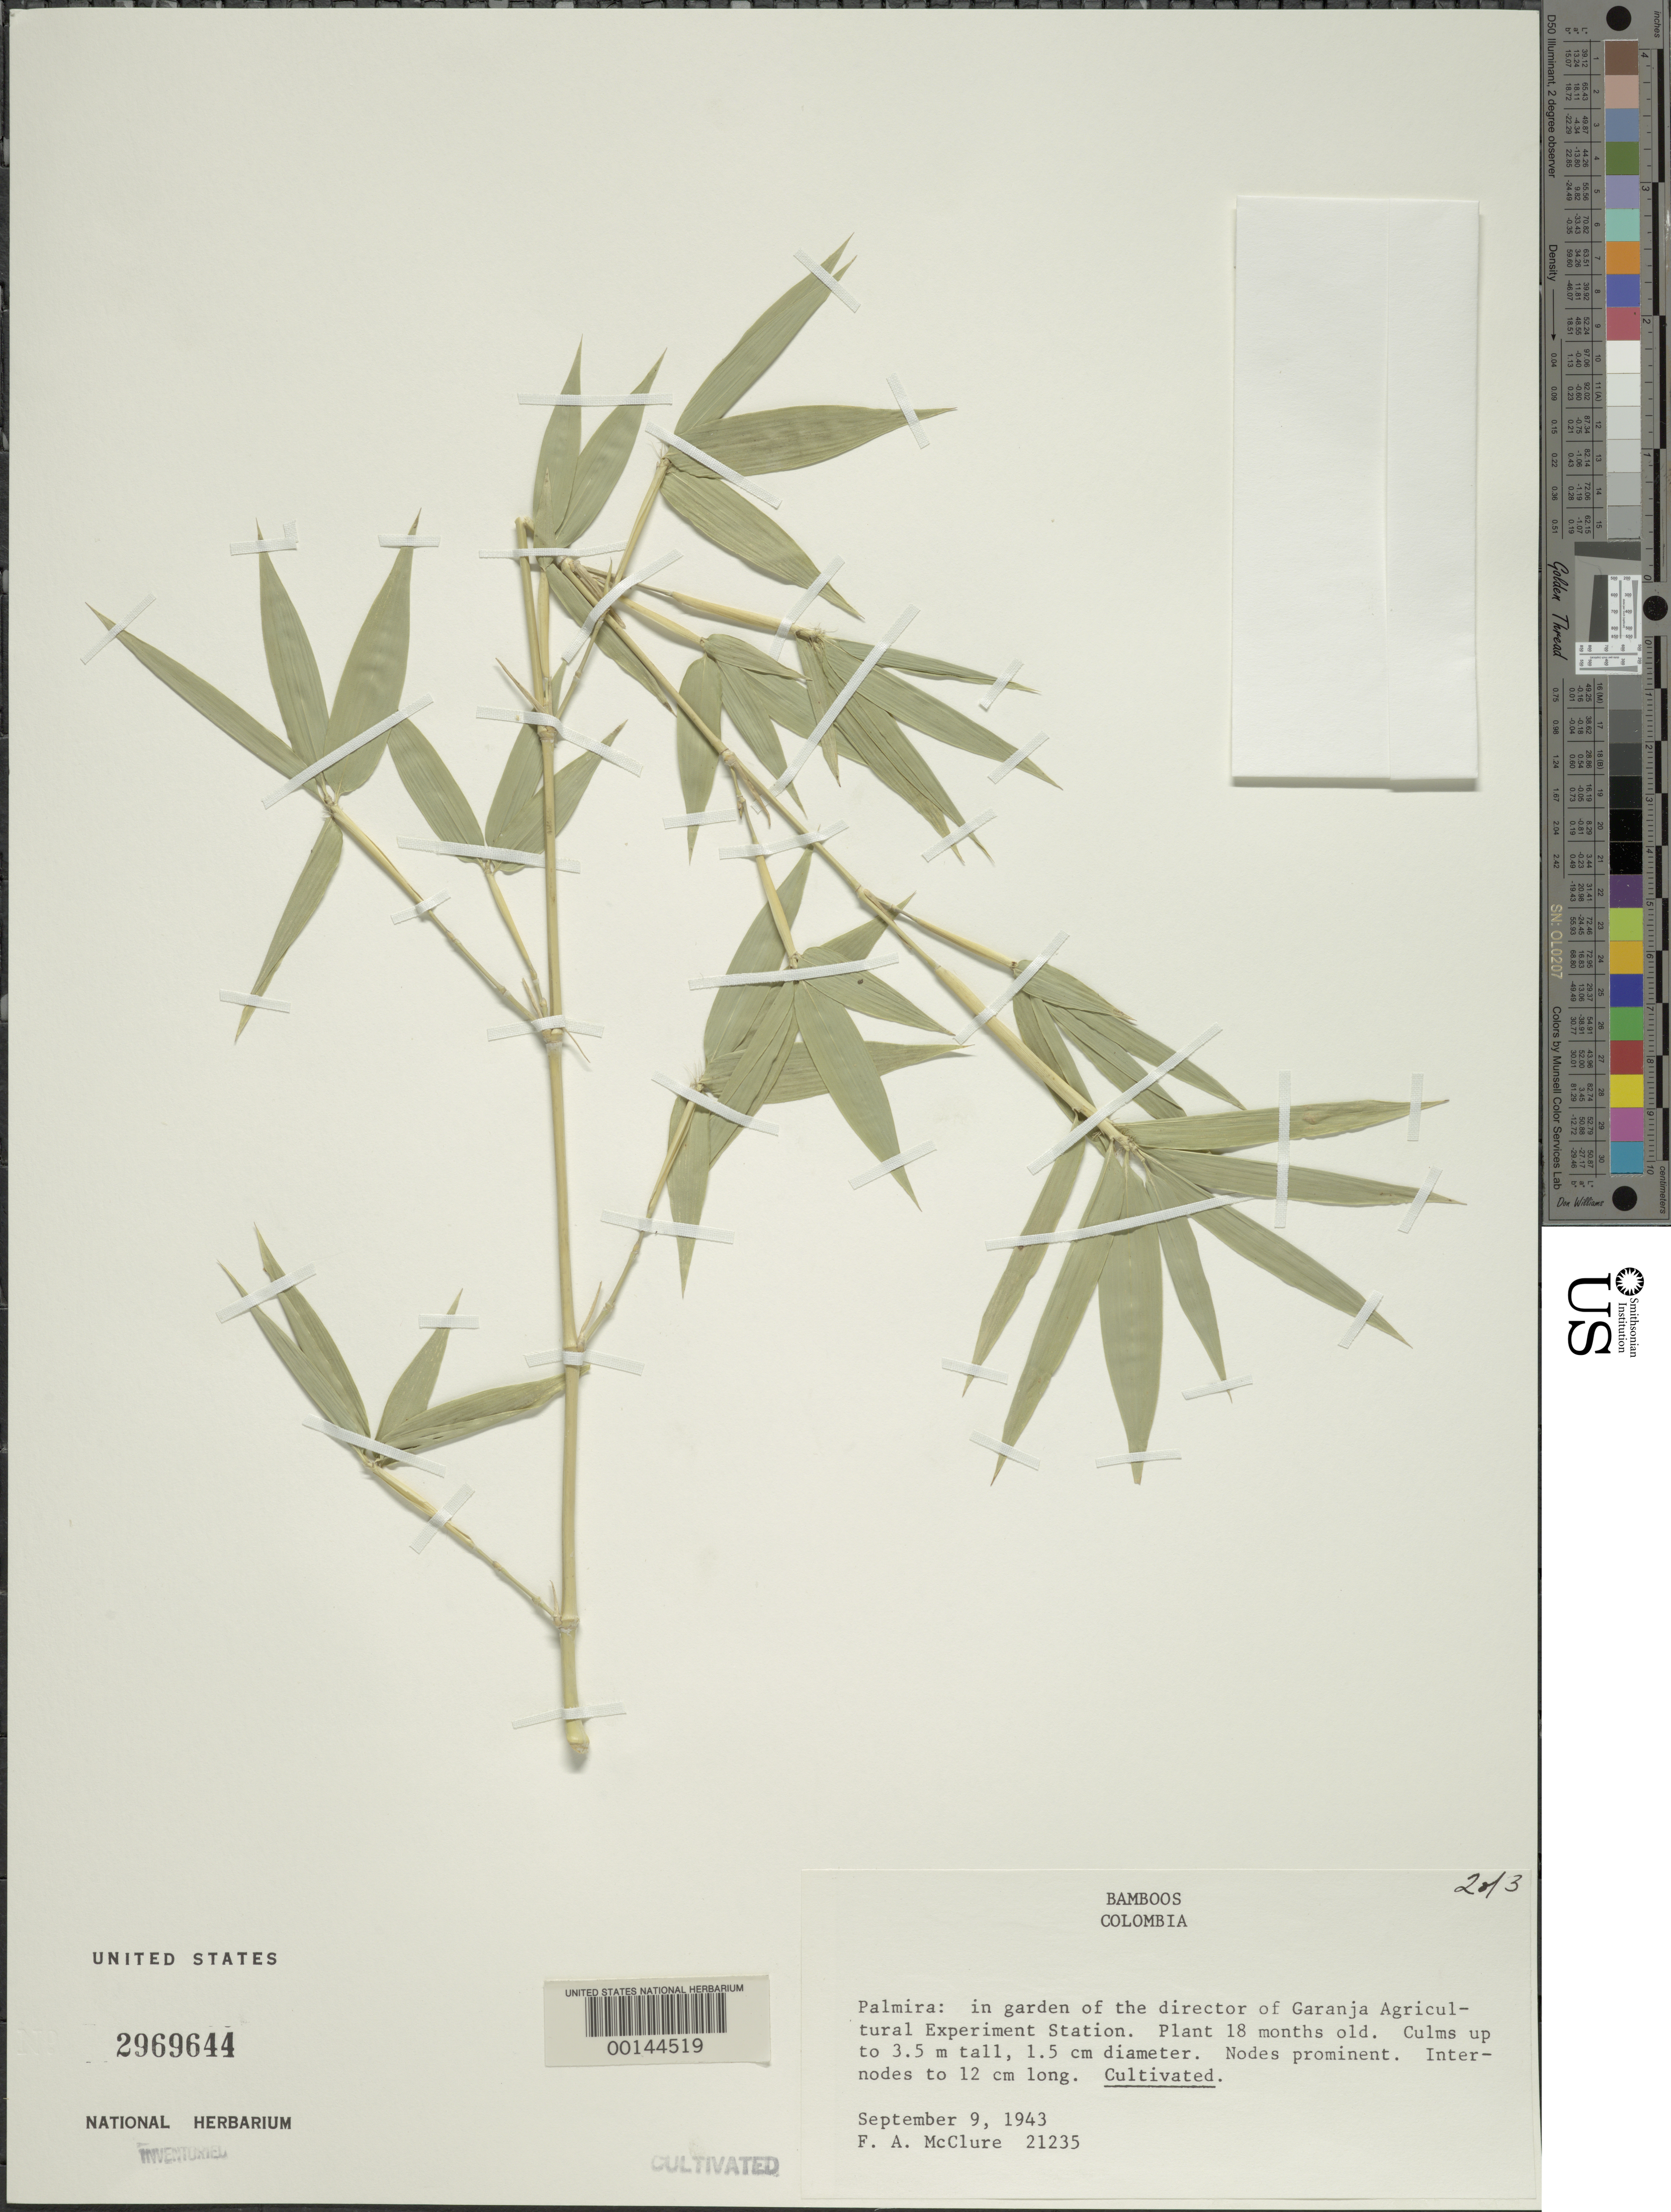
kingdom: Plantae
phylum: Tracheophyta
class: Liliopsida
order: Poales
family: Poaceae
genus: Phyllostachys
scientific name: Phyllostachys sp.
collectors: F. A. McClure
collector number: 21235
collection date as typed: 09 Sep 1943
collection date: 1943-09-09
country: Colombia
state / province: Cauca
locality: Garanja Agric.Exper. Station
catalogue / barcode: US 2969644